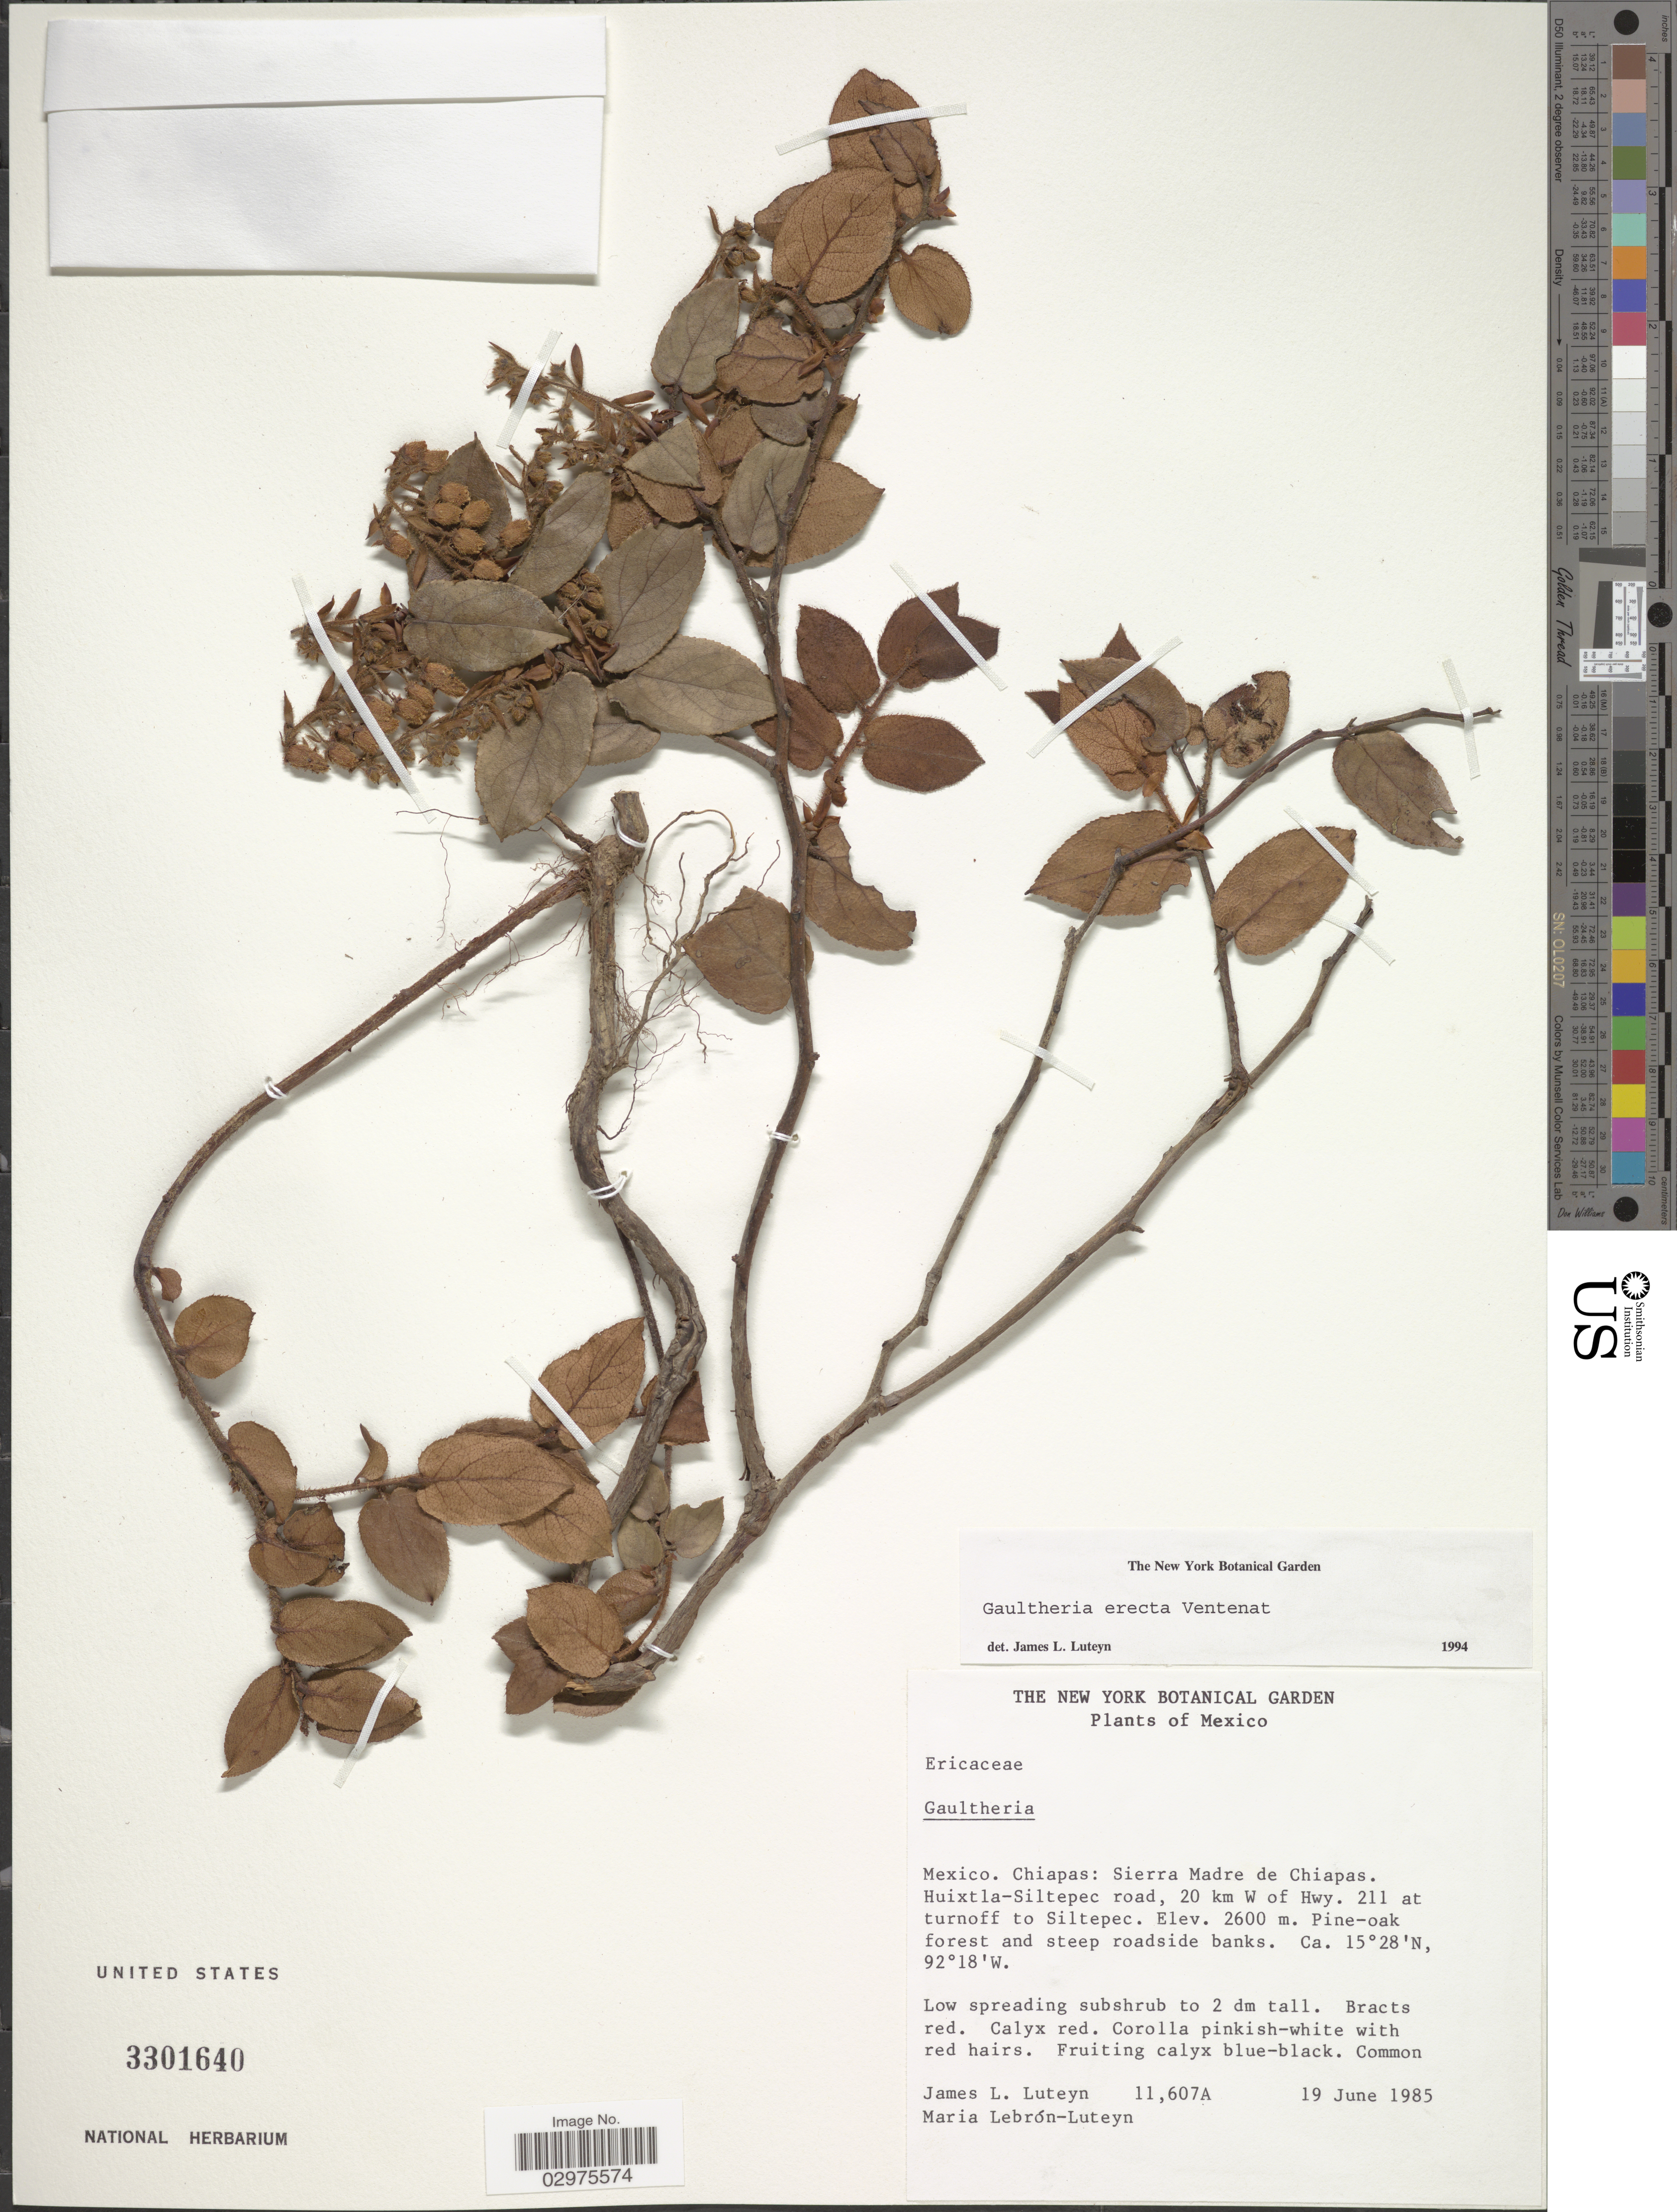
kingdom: Plantae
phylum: Tracheophyta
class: Magnoliopsida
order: Ericales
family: Ericaceae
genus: Gaultheria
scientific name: Gaultheria erecta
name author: Vent.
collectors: J. L. Luteyn & M. L. Lebrón-Luteyn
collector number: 11607A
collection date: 1985-06-19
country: Mexico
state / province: Chiapas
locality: Sierra Madre de Chiapas. Huixtla-Siltepec road, 20 km W of Hwy. 211 at turnoff to Siltepec.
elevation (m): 2600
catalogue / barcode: US 3301640